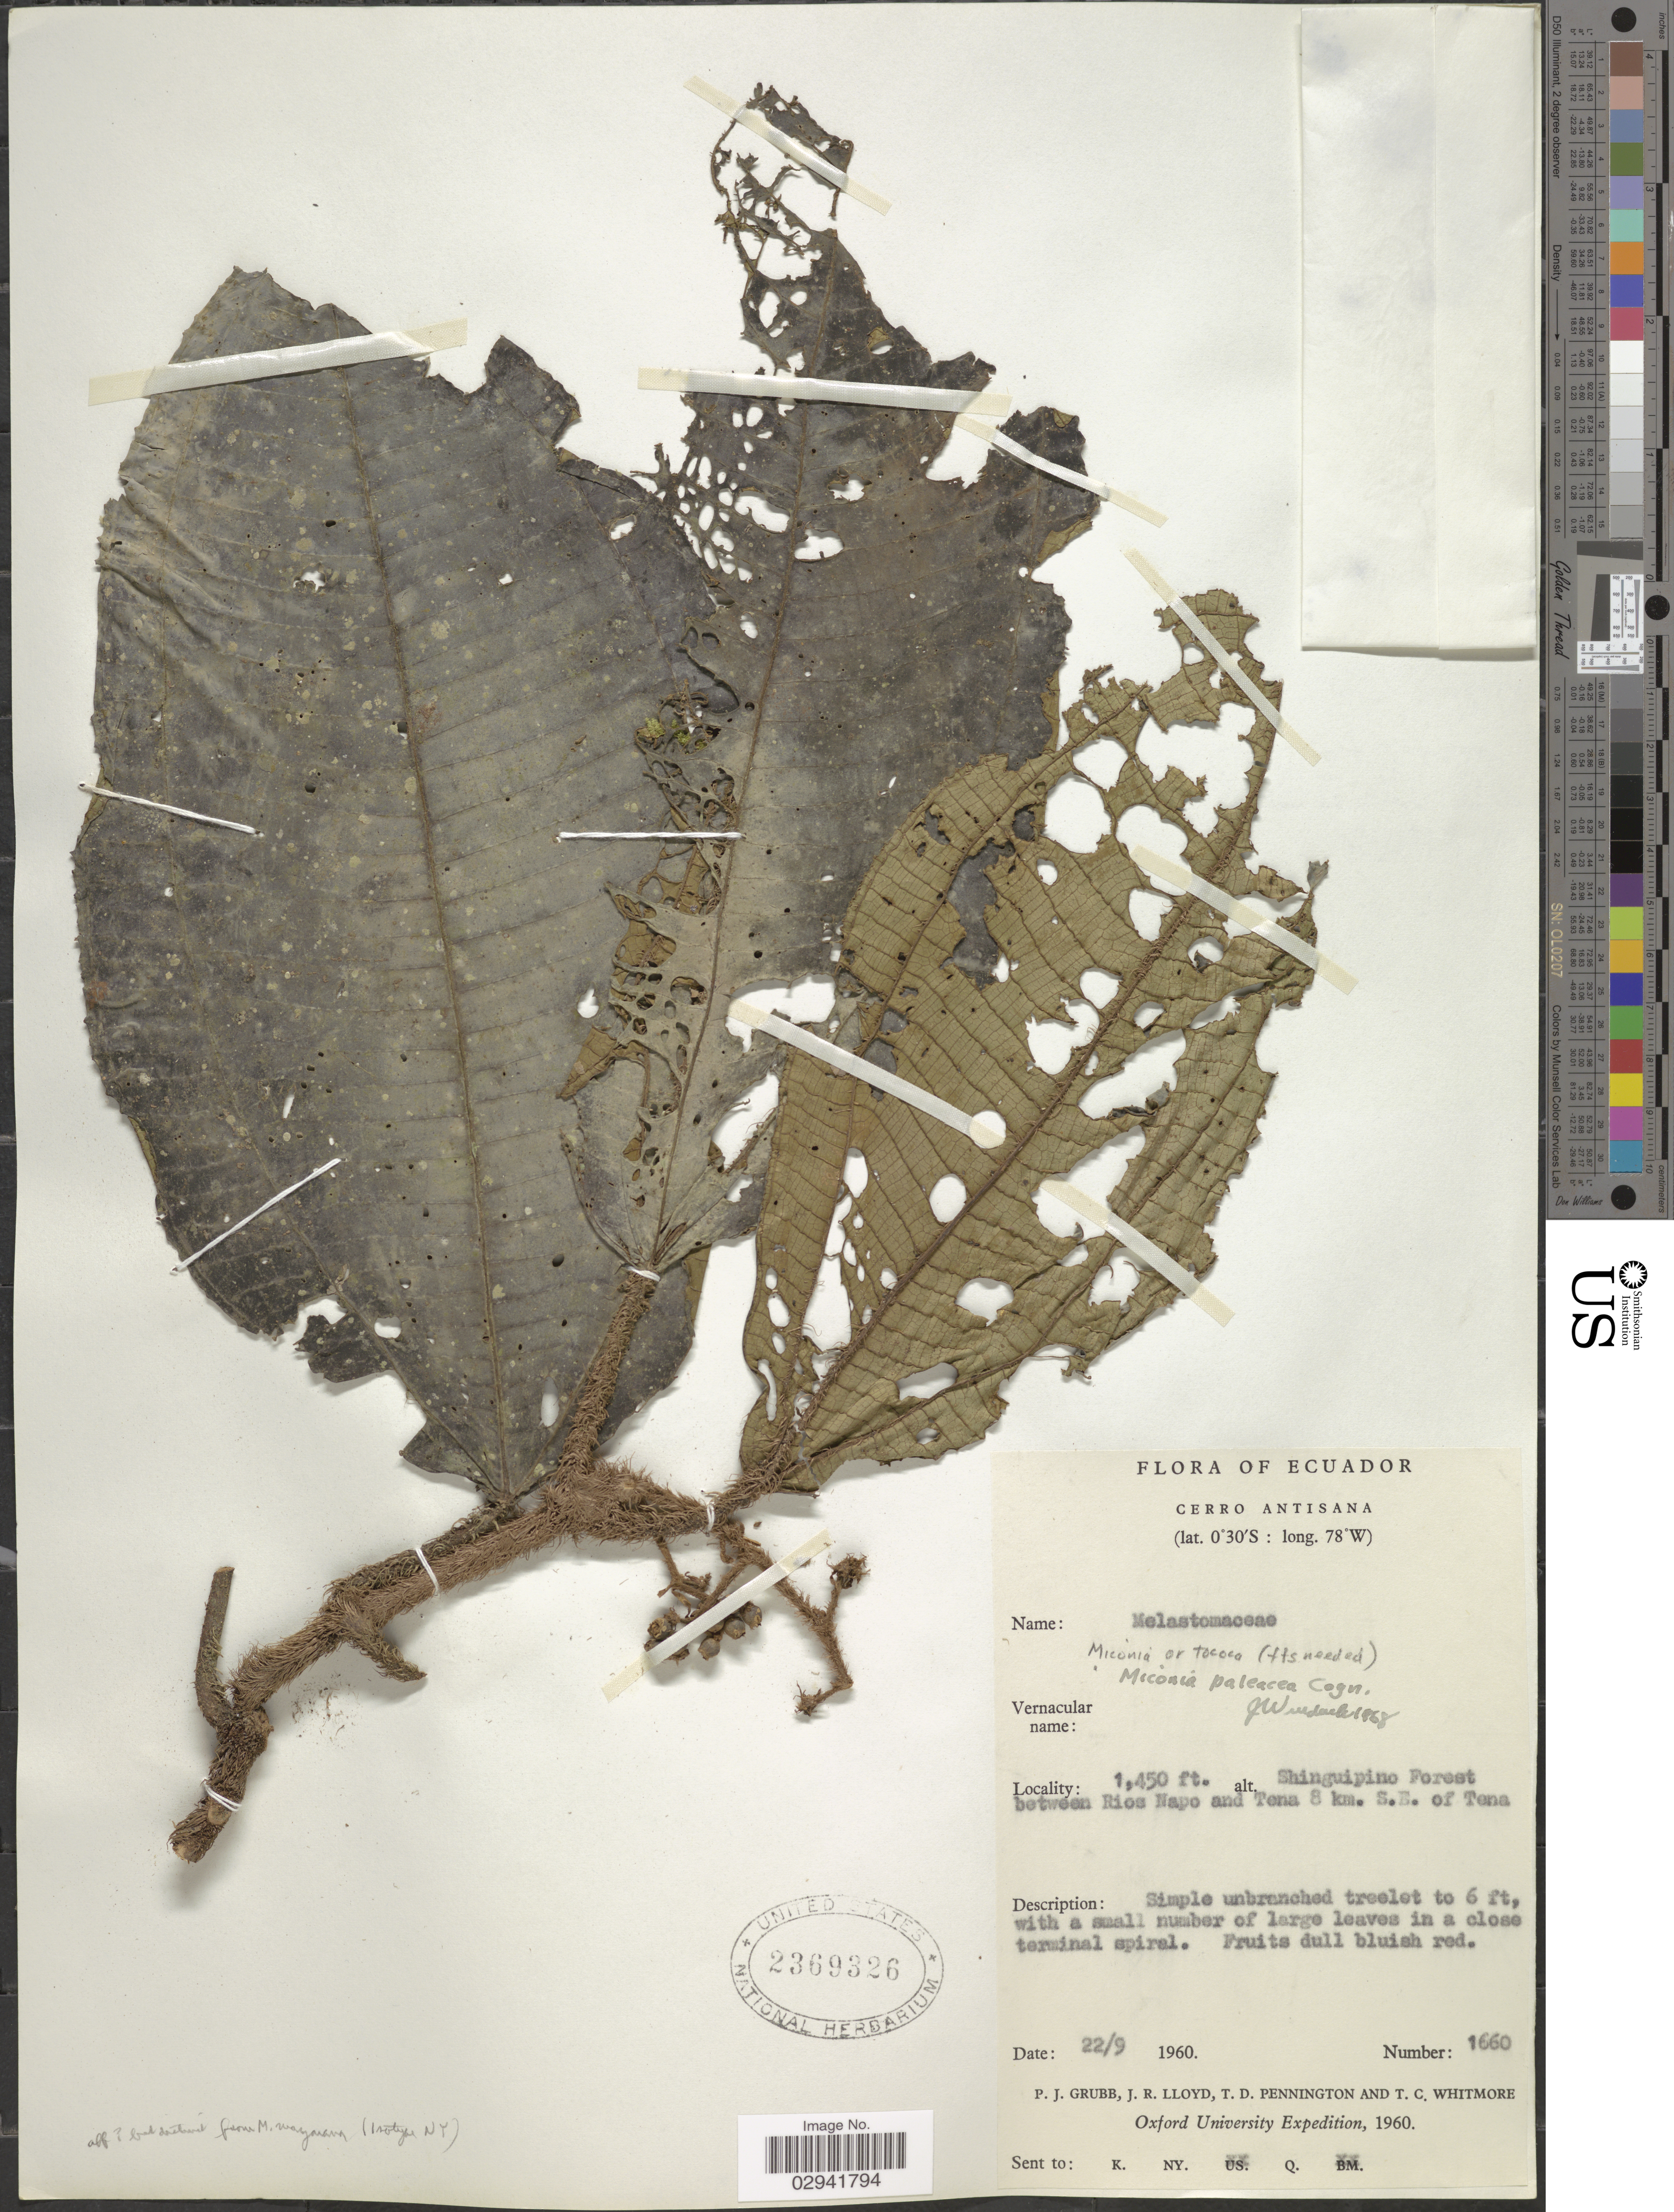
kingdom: Plantae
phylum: Tracheophyta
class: Magnoliopsida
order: Myrtales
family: Melastomataceae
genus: Miconia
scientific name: Miconia paleacea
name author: Cogn.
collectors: P. J. Grubb, J. R. Lloyd, T. D. Pennington & T. C. Whitmore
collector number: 1660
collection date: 1960-09-22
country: Ecuador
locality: Cerro Antisana. Shinguipino Forest between Rios Napo and Tena 8 km. S.E. of Tena.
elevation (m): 442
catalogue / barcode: US 2369326